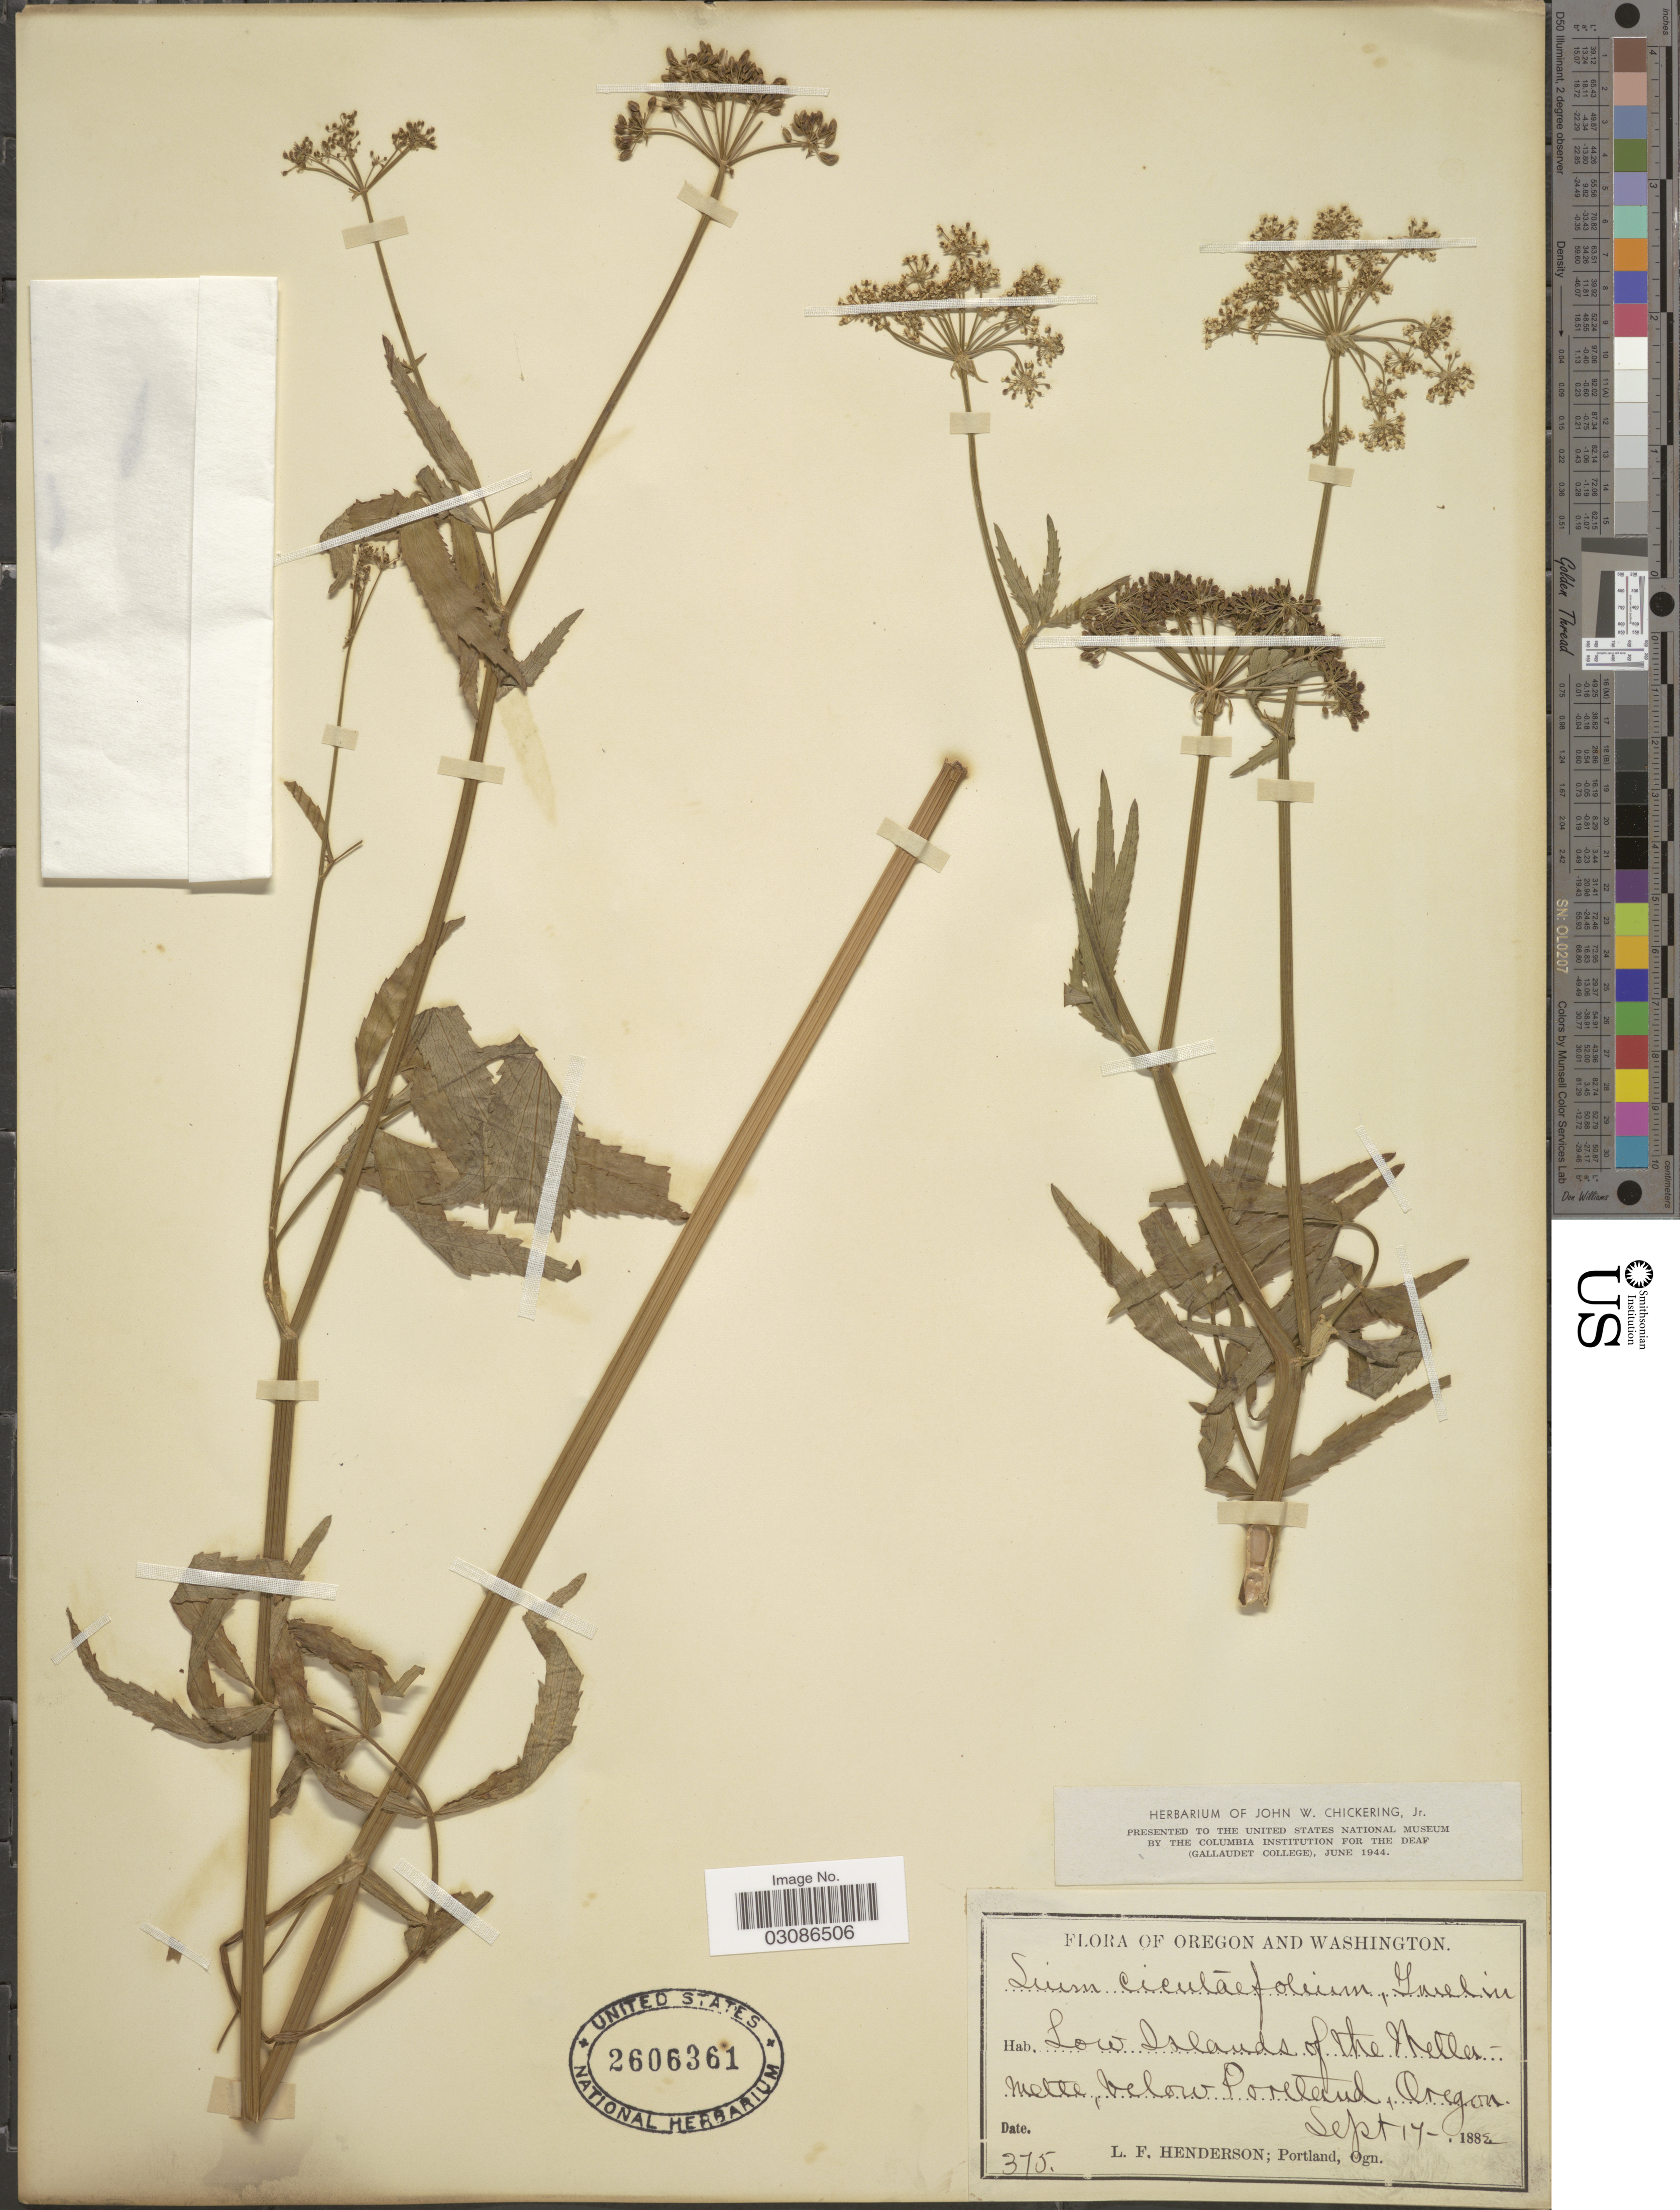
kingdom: Plantae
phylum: Tracheophyta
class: Magnoliopsida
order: Apiales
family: Apiaceae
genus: Sium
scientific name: Sium suave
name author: Walter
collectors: L. Henderson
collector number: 375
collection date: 1882-09-17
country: United States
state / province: Oregon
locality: Low Islands of the Wellametta, below Portland.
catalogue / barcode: US 2606361